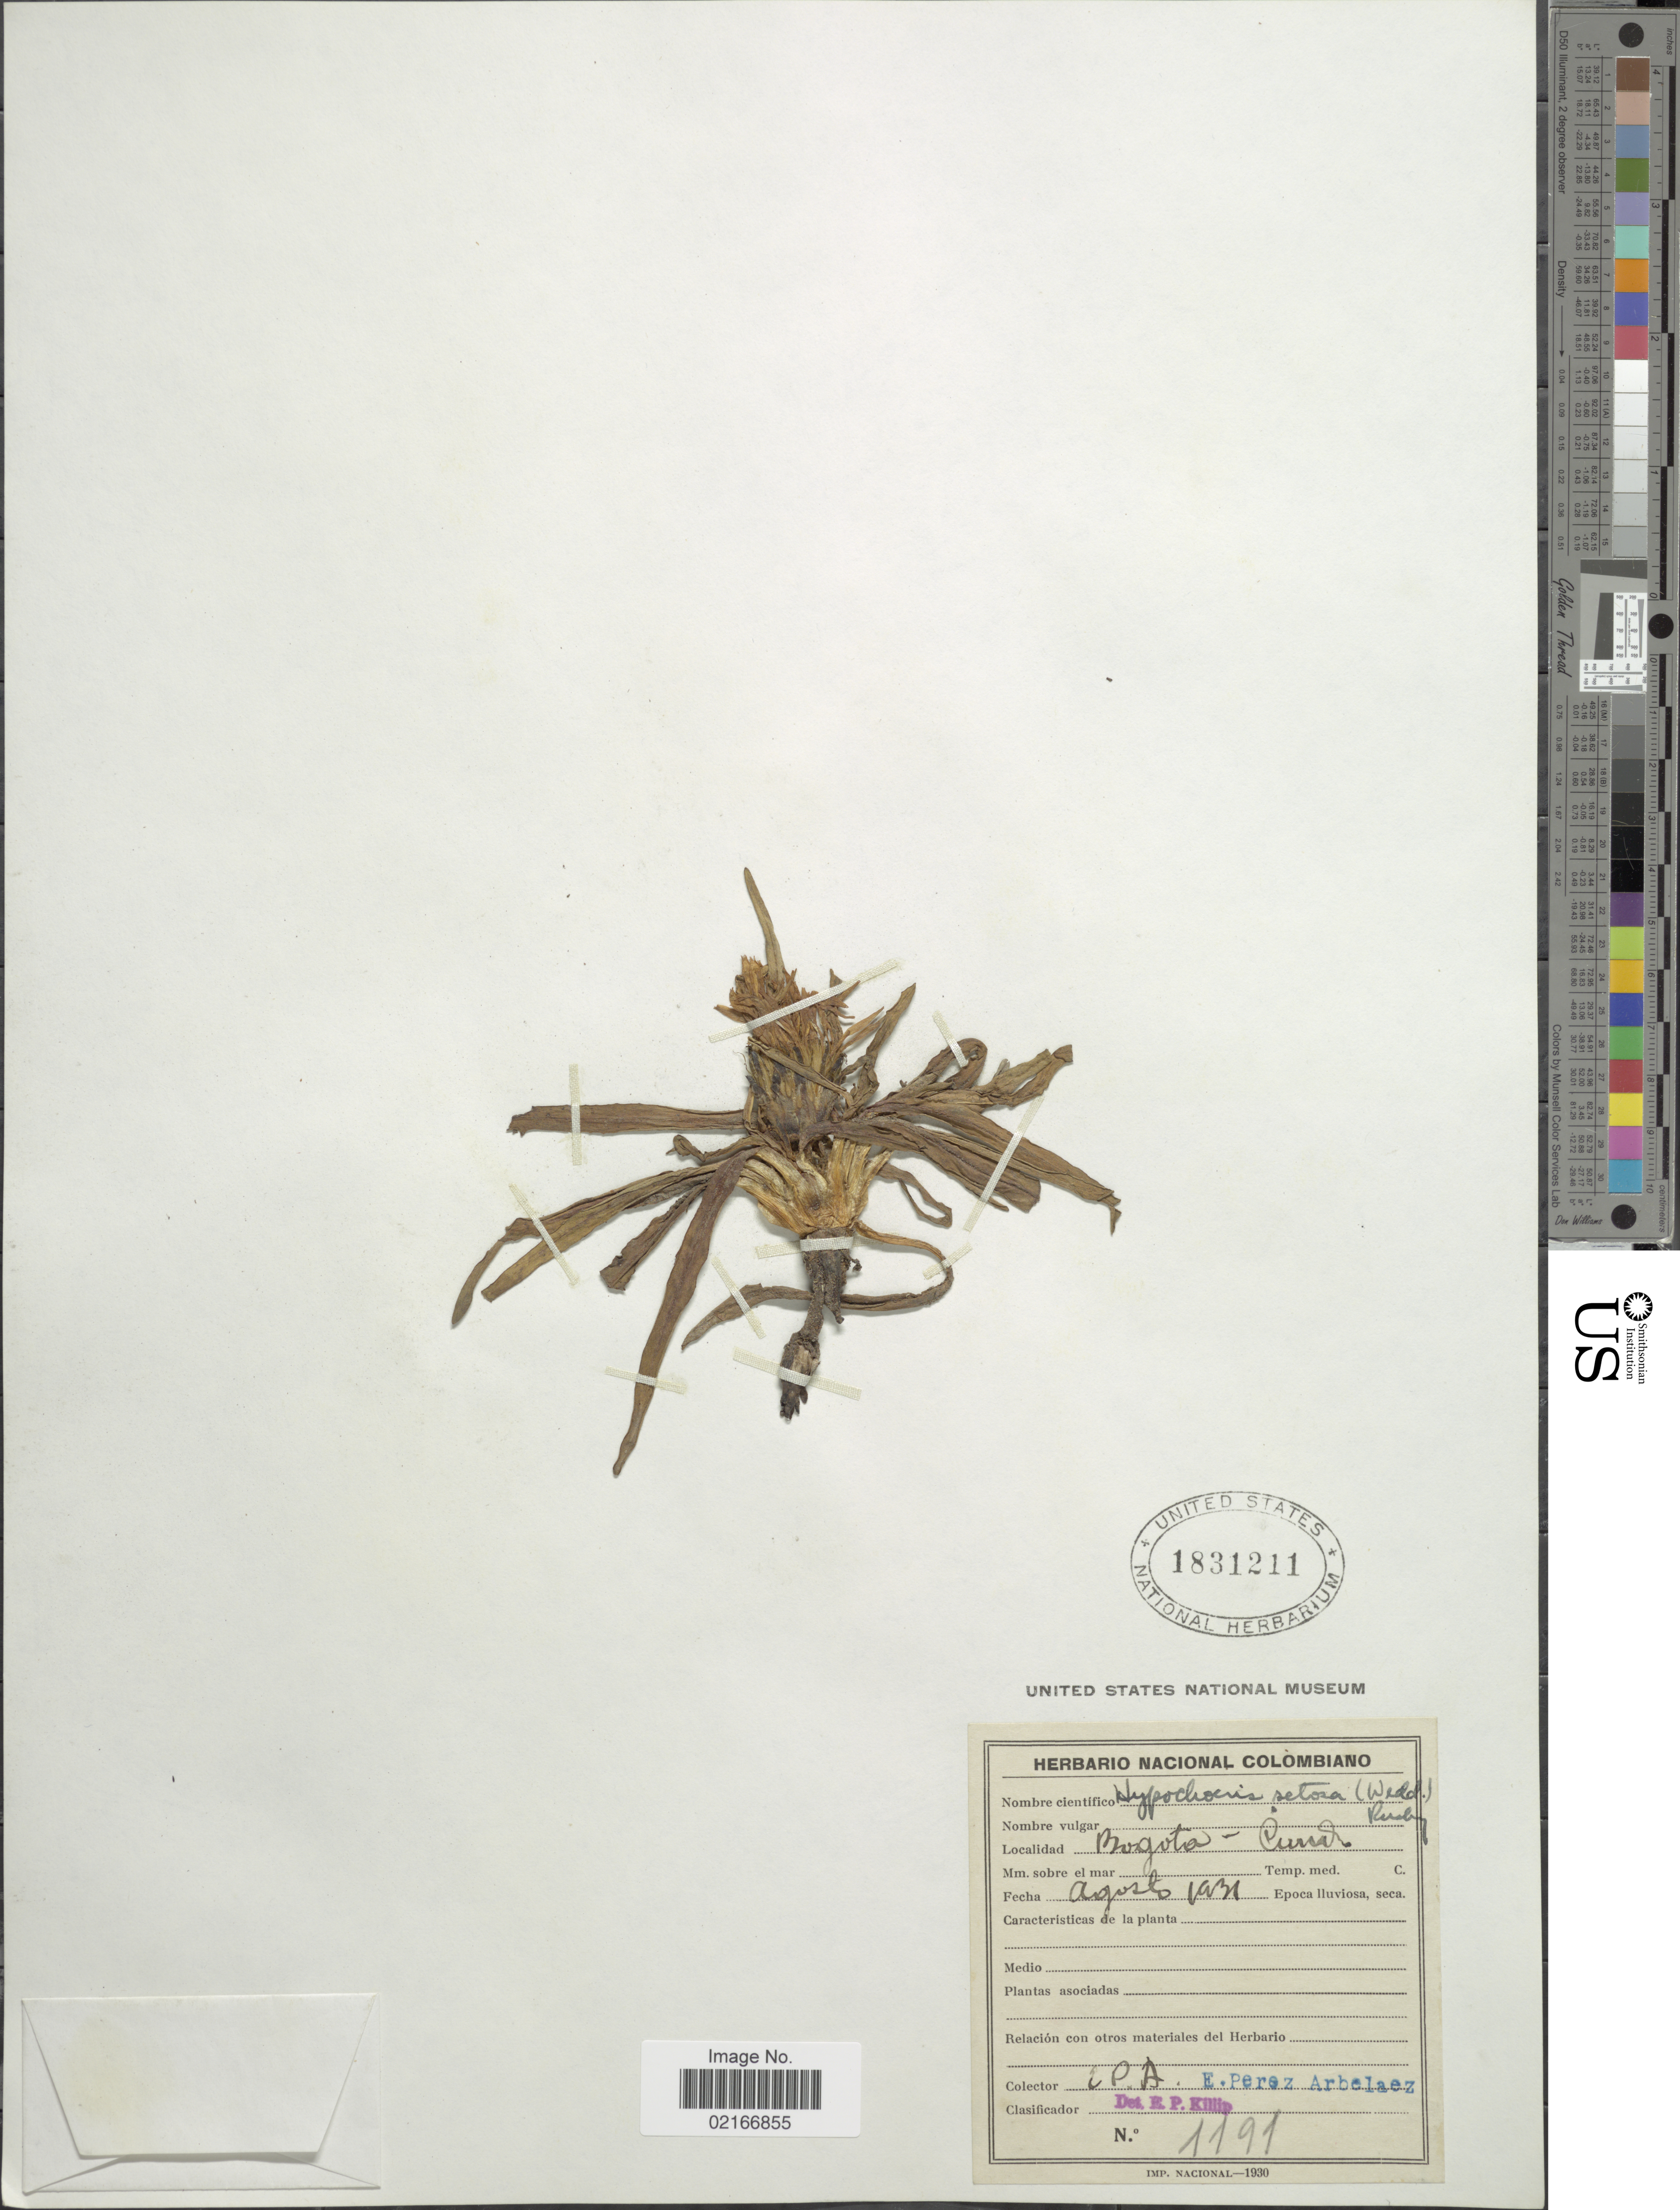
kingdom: Plantae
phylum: Tracheophyta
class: Magnoliopsida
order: Asterales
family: Asteraceae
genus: Hypochaeris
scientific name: Hypochaeris setosa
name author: Formánek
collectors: E. Pérez Arbeláez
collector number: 1191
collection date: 1931-08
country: Colombia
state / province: Cundinamarca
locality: Bogota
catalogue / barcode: US 1831211